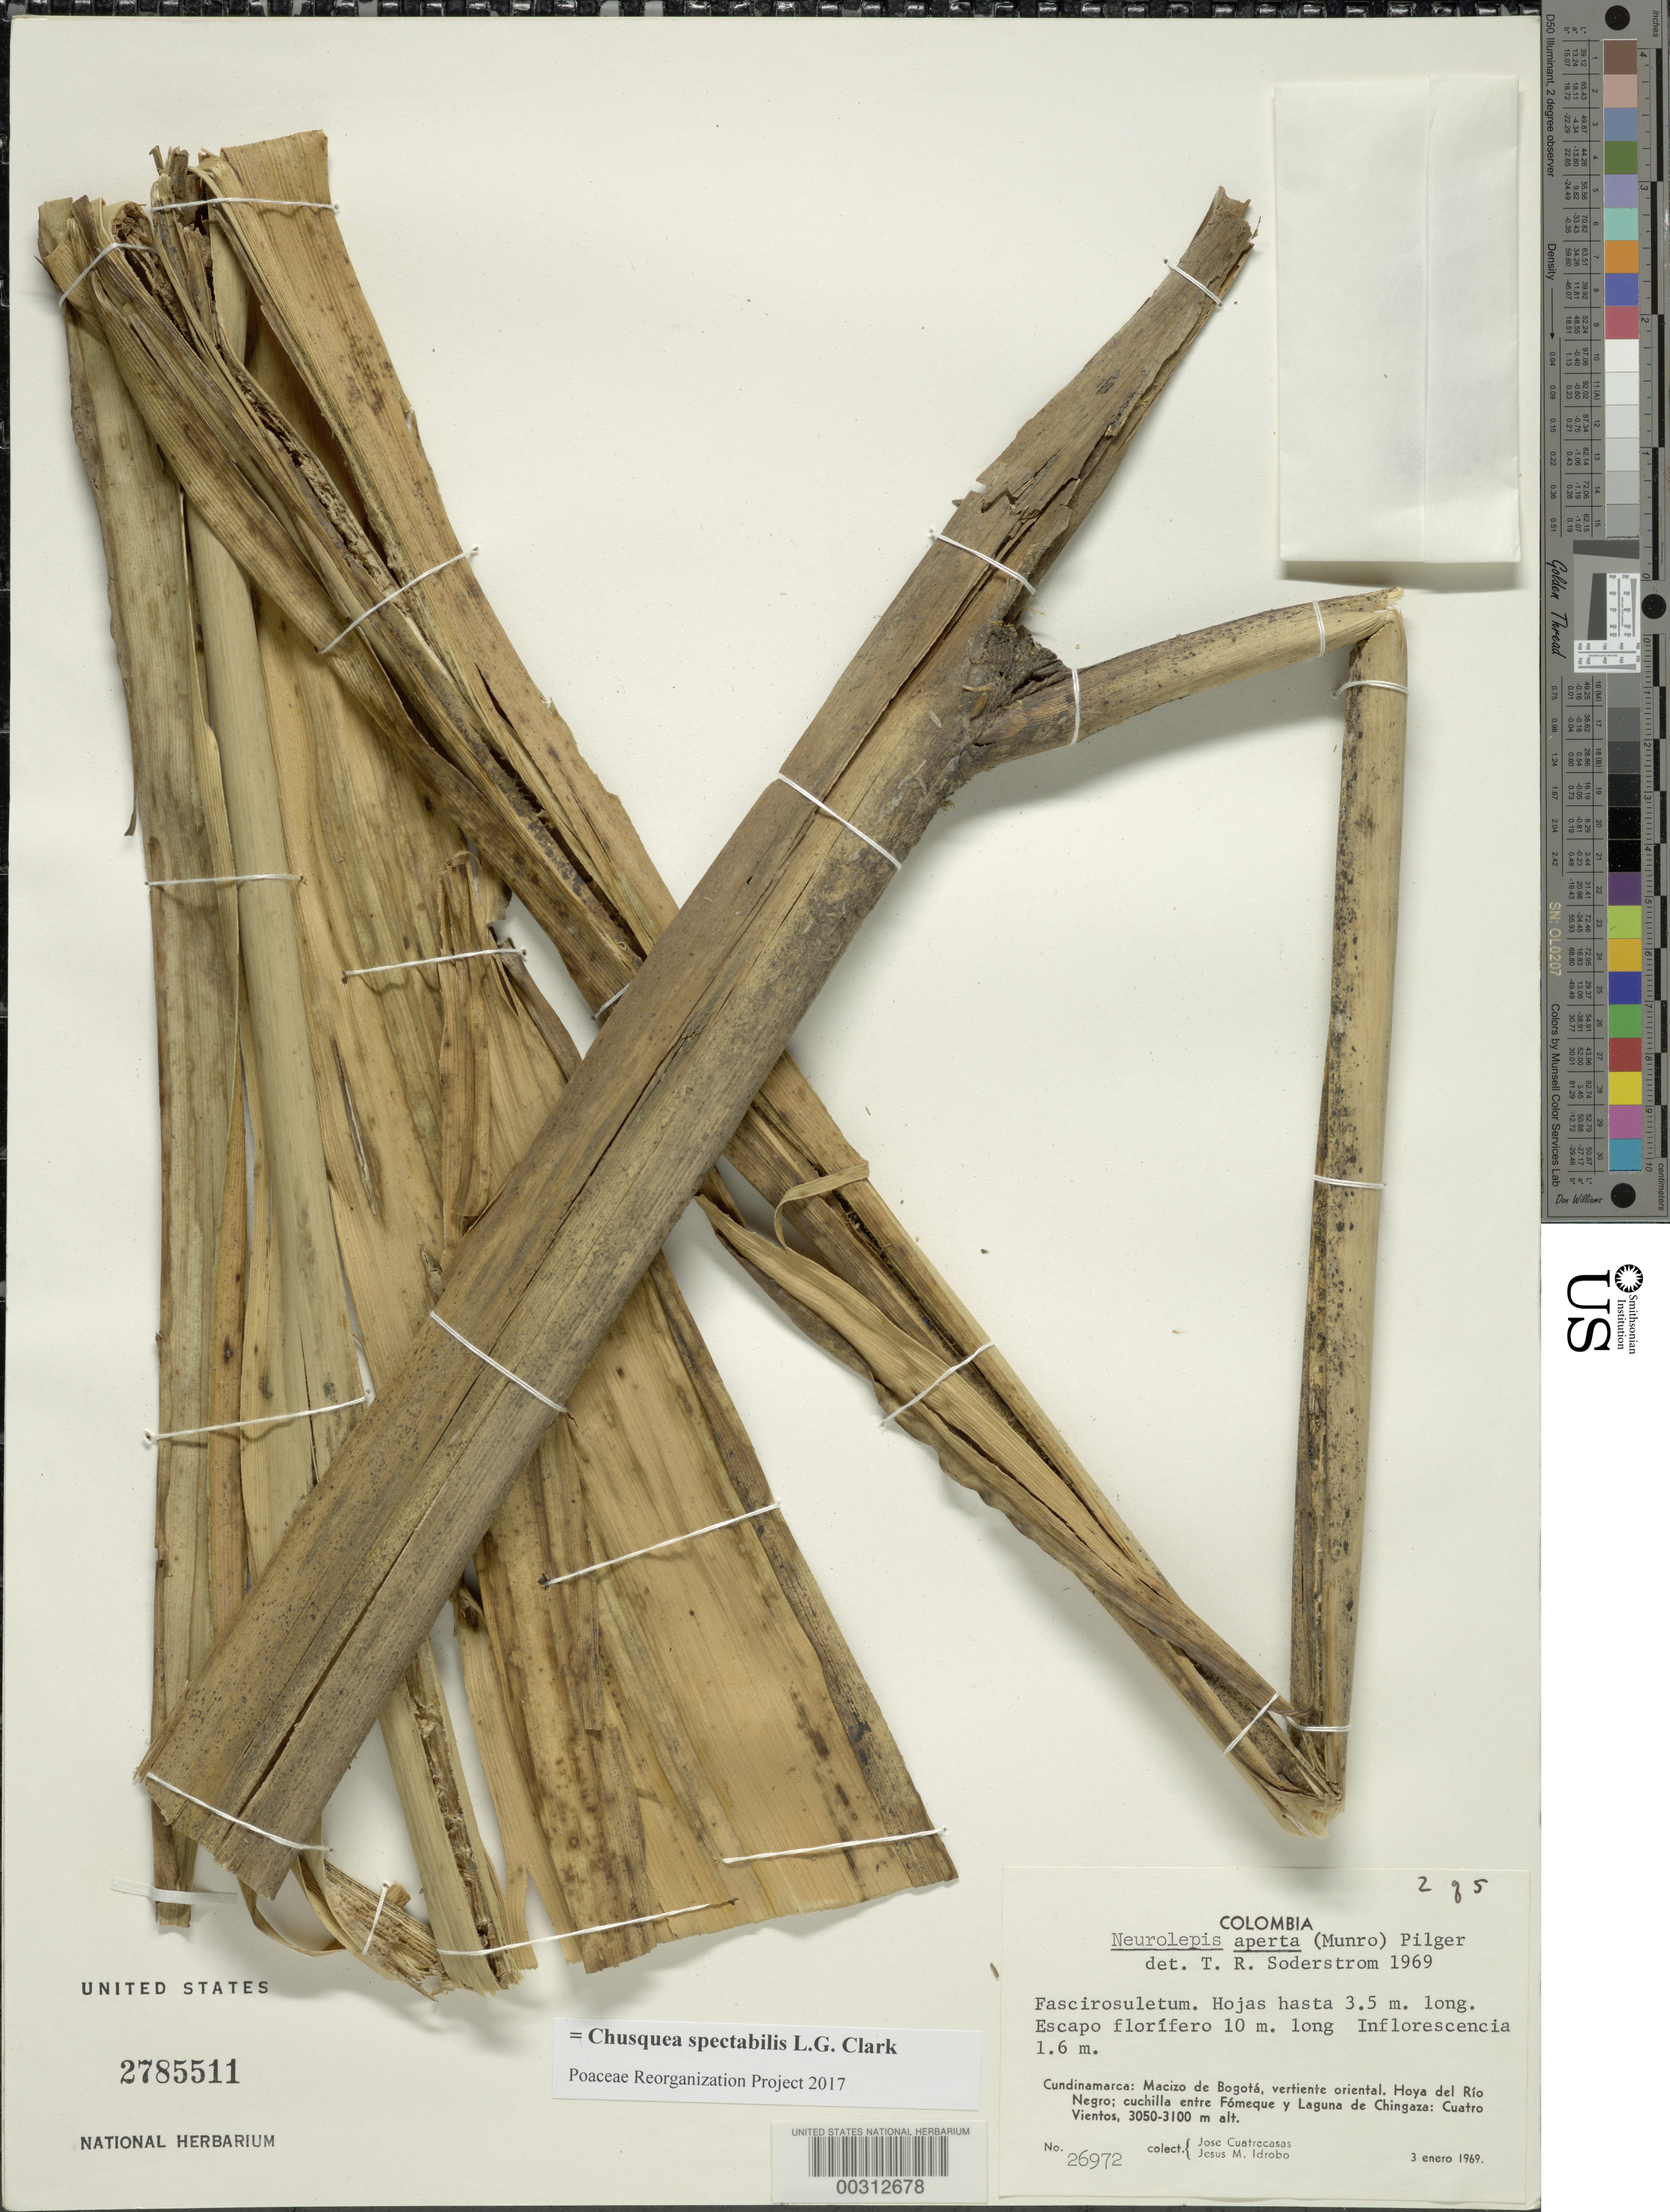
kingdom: Plantae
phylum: Tracheophyta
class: Liliopsida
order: Poales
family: Poaceae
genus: Chusquea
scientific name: Chusquea spectabilis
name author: L.G. Clark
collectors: J. Cuatrecasas & J. M. Idrobo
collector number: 26972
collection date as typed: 03 Jan 1969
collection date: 1969-01-03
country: Colombia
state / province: Cundinamarca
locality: Macizo de Bogota, Cuatro Vientos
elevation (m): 3050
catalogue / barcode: US 2785511